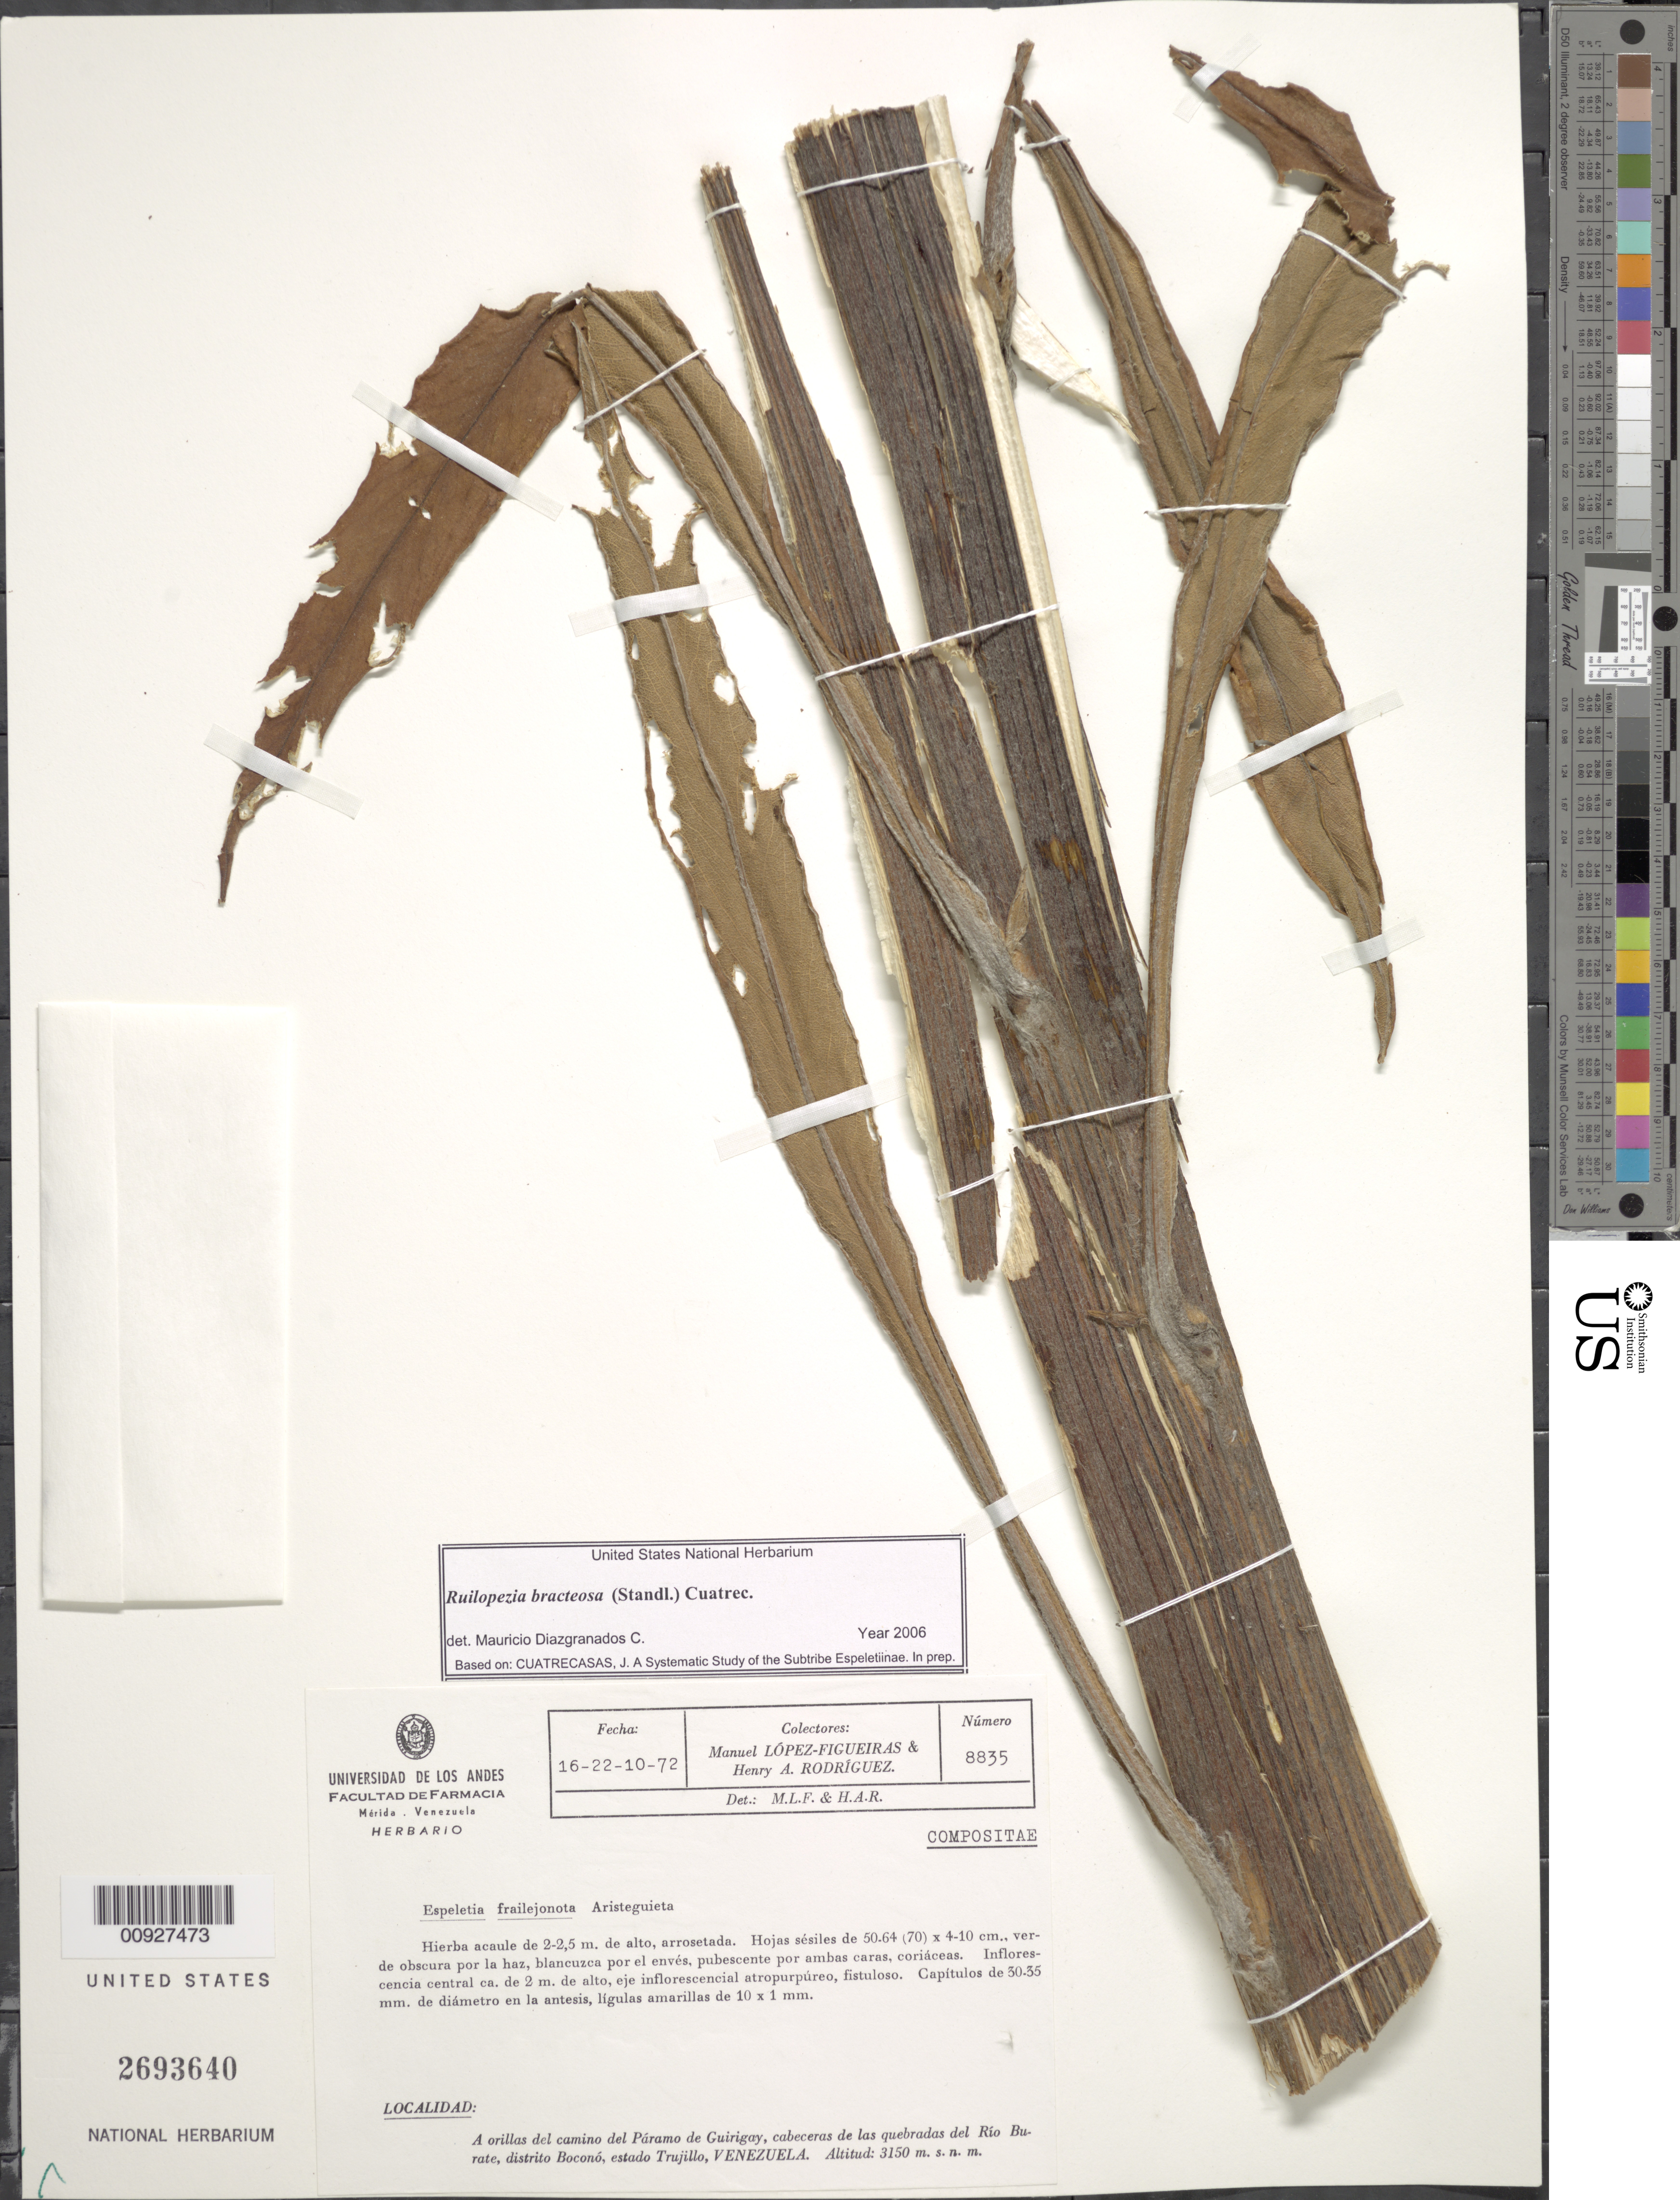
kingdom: Plantae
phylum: Tracheophyta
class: Magnoliopsida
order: Asterales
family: Asteraceae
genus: Ruilopezia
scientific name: Ruilopezia bracteosa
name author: (Standl.) Cuatrec.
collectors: M. López Figueiras & H. A. Rodriguez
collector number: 8835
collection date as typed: Transcribed d/m/y: 16/10/72 to 22/10/72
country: Venezuela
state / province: Trujillo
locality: A orillas del camino del Paramo de Guirigay, cabeceras de las quebradas del Rio Burate, Distrito Bocono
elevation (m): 3150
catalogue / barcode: US 2693640